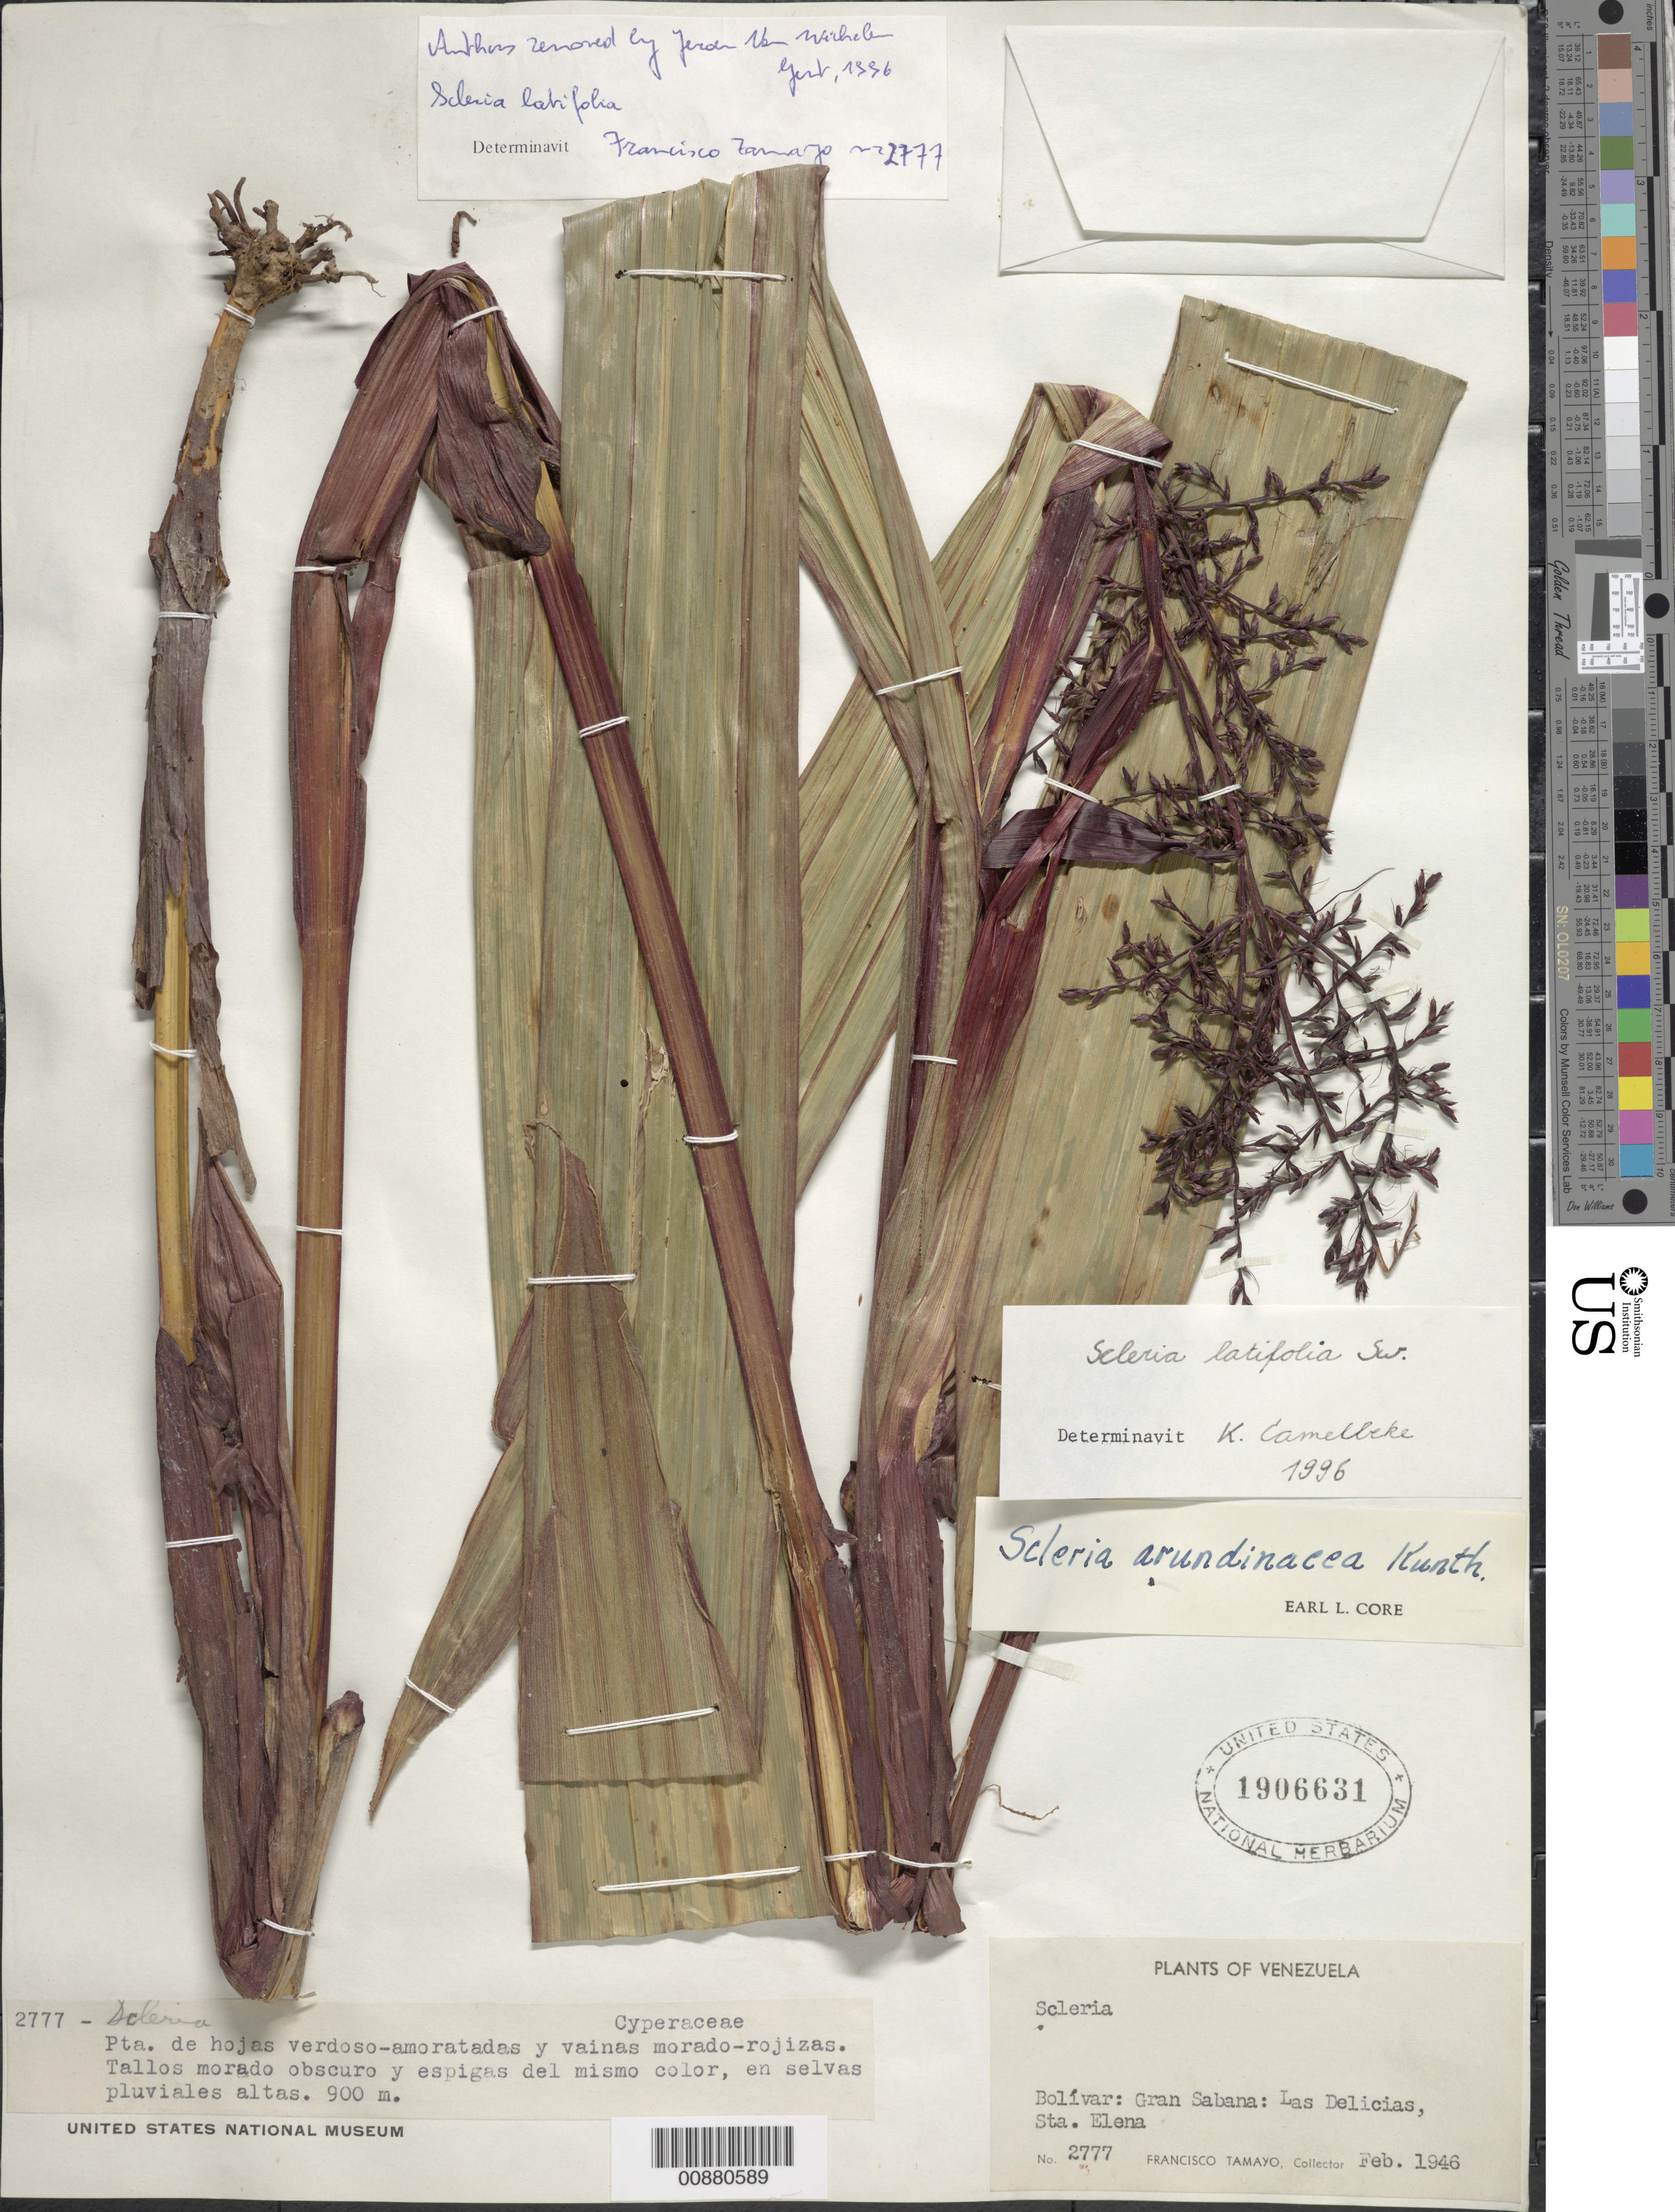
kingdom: Plantae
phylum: Tracheophyta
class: Liliopsida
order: Poales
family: Cyperaceae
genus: Scleria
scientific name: Scleria latifolia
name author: Sw.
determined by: Camelbeke, K.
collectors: F. Tamayo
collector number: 2777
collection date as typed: Feb-46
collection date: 1946-02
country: Venezuela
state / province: Bolívar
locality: Gran Sabana, Sta. Elena, Las Delicias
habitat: Selvas pluviales altas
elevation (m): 900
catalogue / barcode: US 1906631